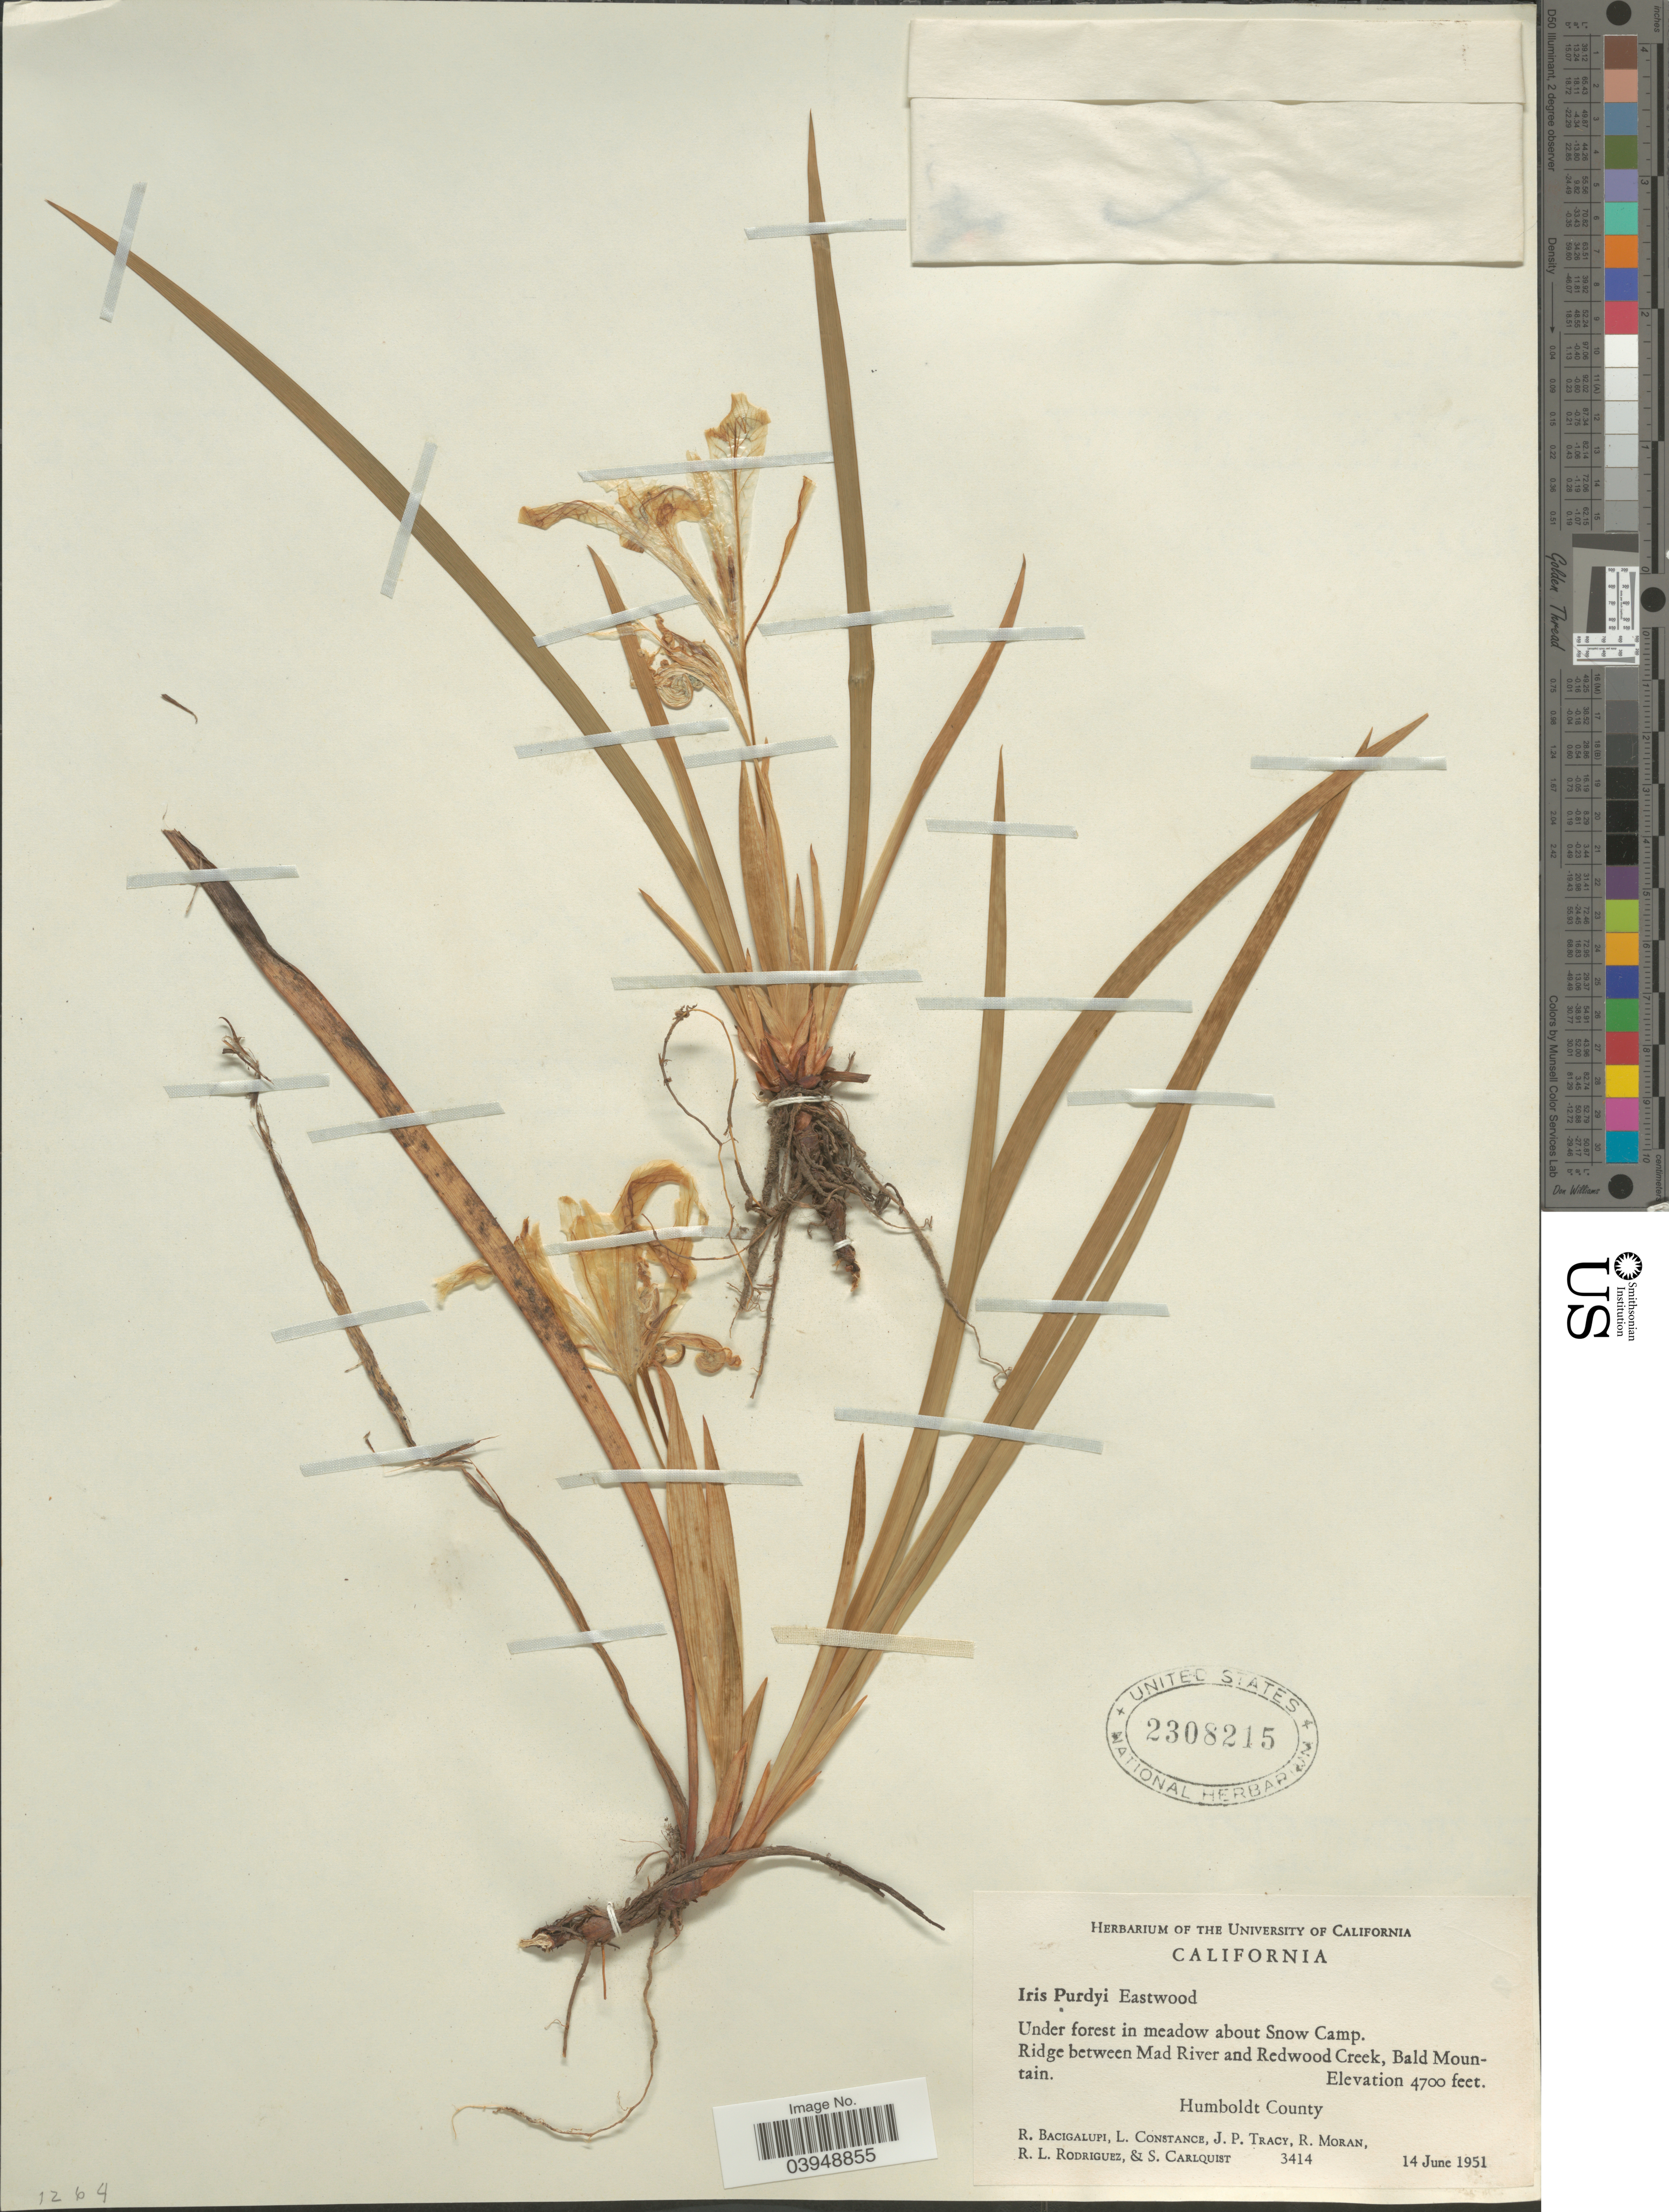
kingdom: Plantae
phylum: Tracheophyta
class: Liliopsida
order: Asparagales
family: Iridaceae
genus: Iris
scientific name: Iris purdyi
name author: Eastw.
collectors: R. Bacigalupi, L. Constance, J. Tracy & R. Moran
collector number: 3414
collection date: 1951-06-14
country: United States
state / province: California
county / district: Humboldt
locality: Under forest in meadow about Snow Camp. Ridge between Mad River and Redwood Creek, Bald Mountain. Humboldt County.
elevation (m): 1433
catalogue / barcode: US 2308215